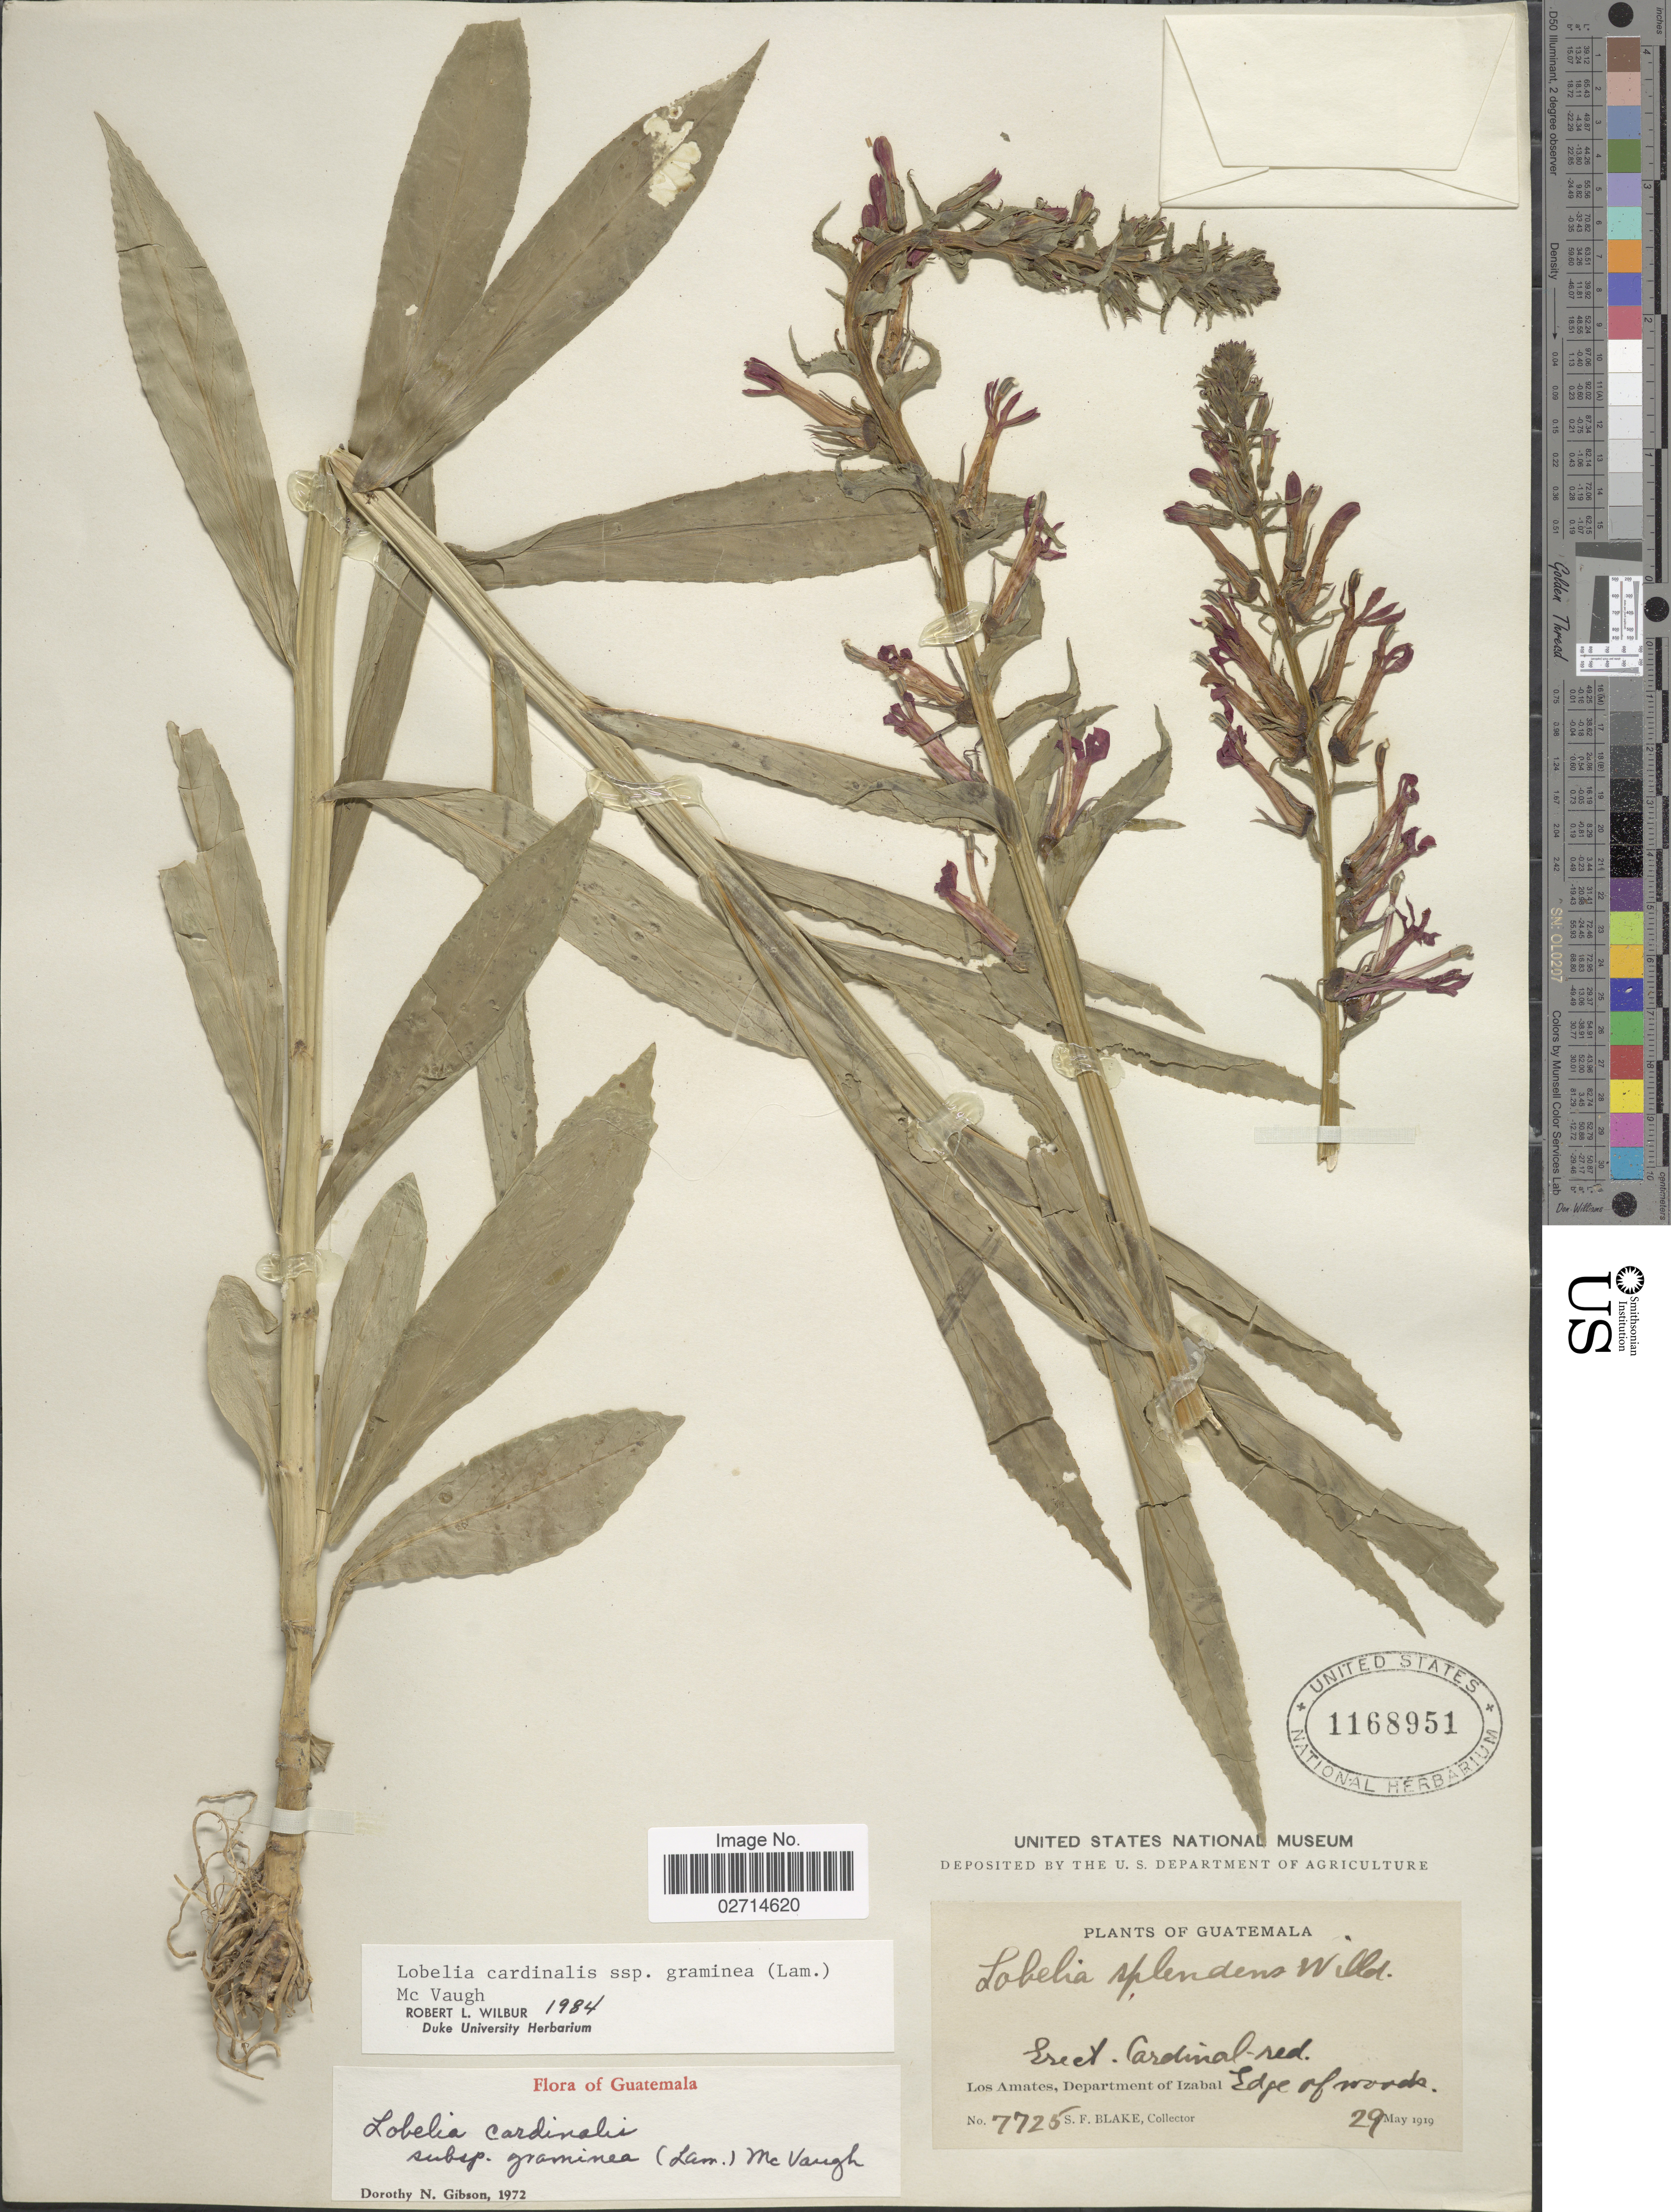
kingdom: Plantae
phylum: Tracheophyta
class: Magnoliopsida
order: Asterales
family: Campanulaceae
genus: Lobelia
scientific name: Lobelia cardinalis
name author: L.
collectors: S. Blake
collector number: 7725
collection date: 1919-05-29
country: Guatemala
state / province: Izabal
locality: Los Amates, Department of Izabal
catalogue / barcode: US 1168951